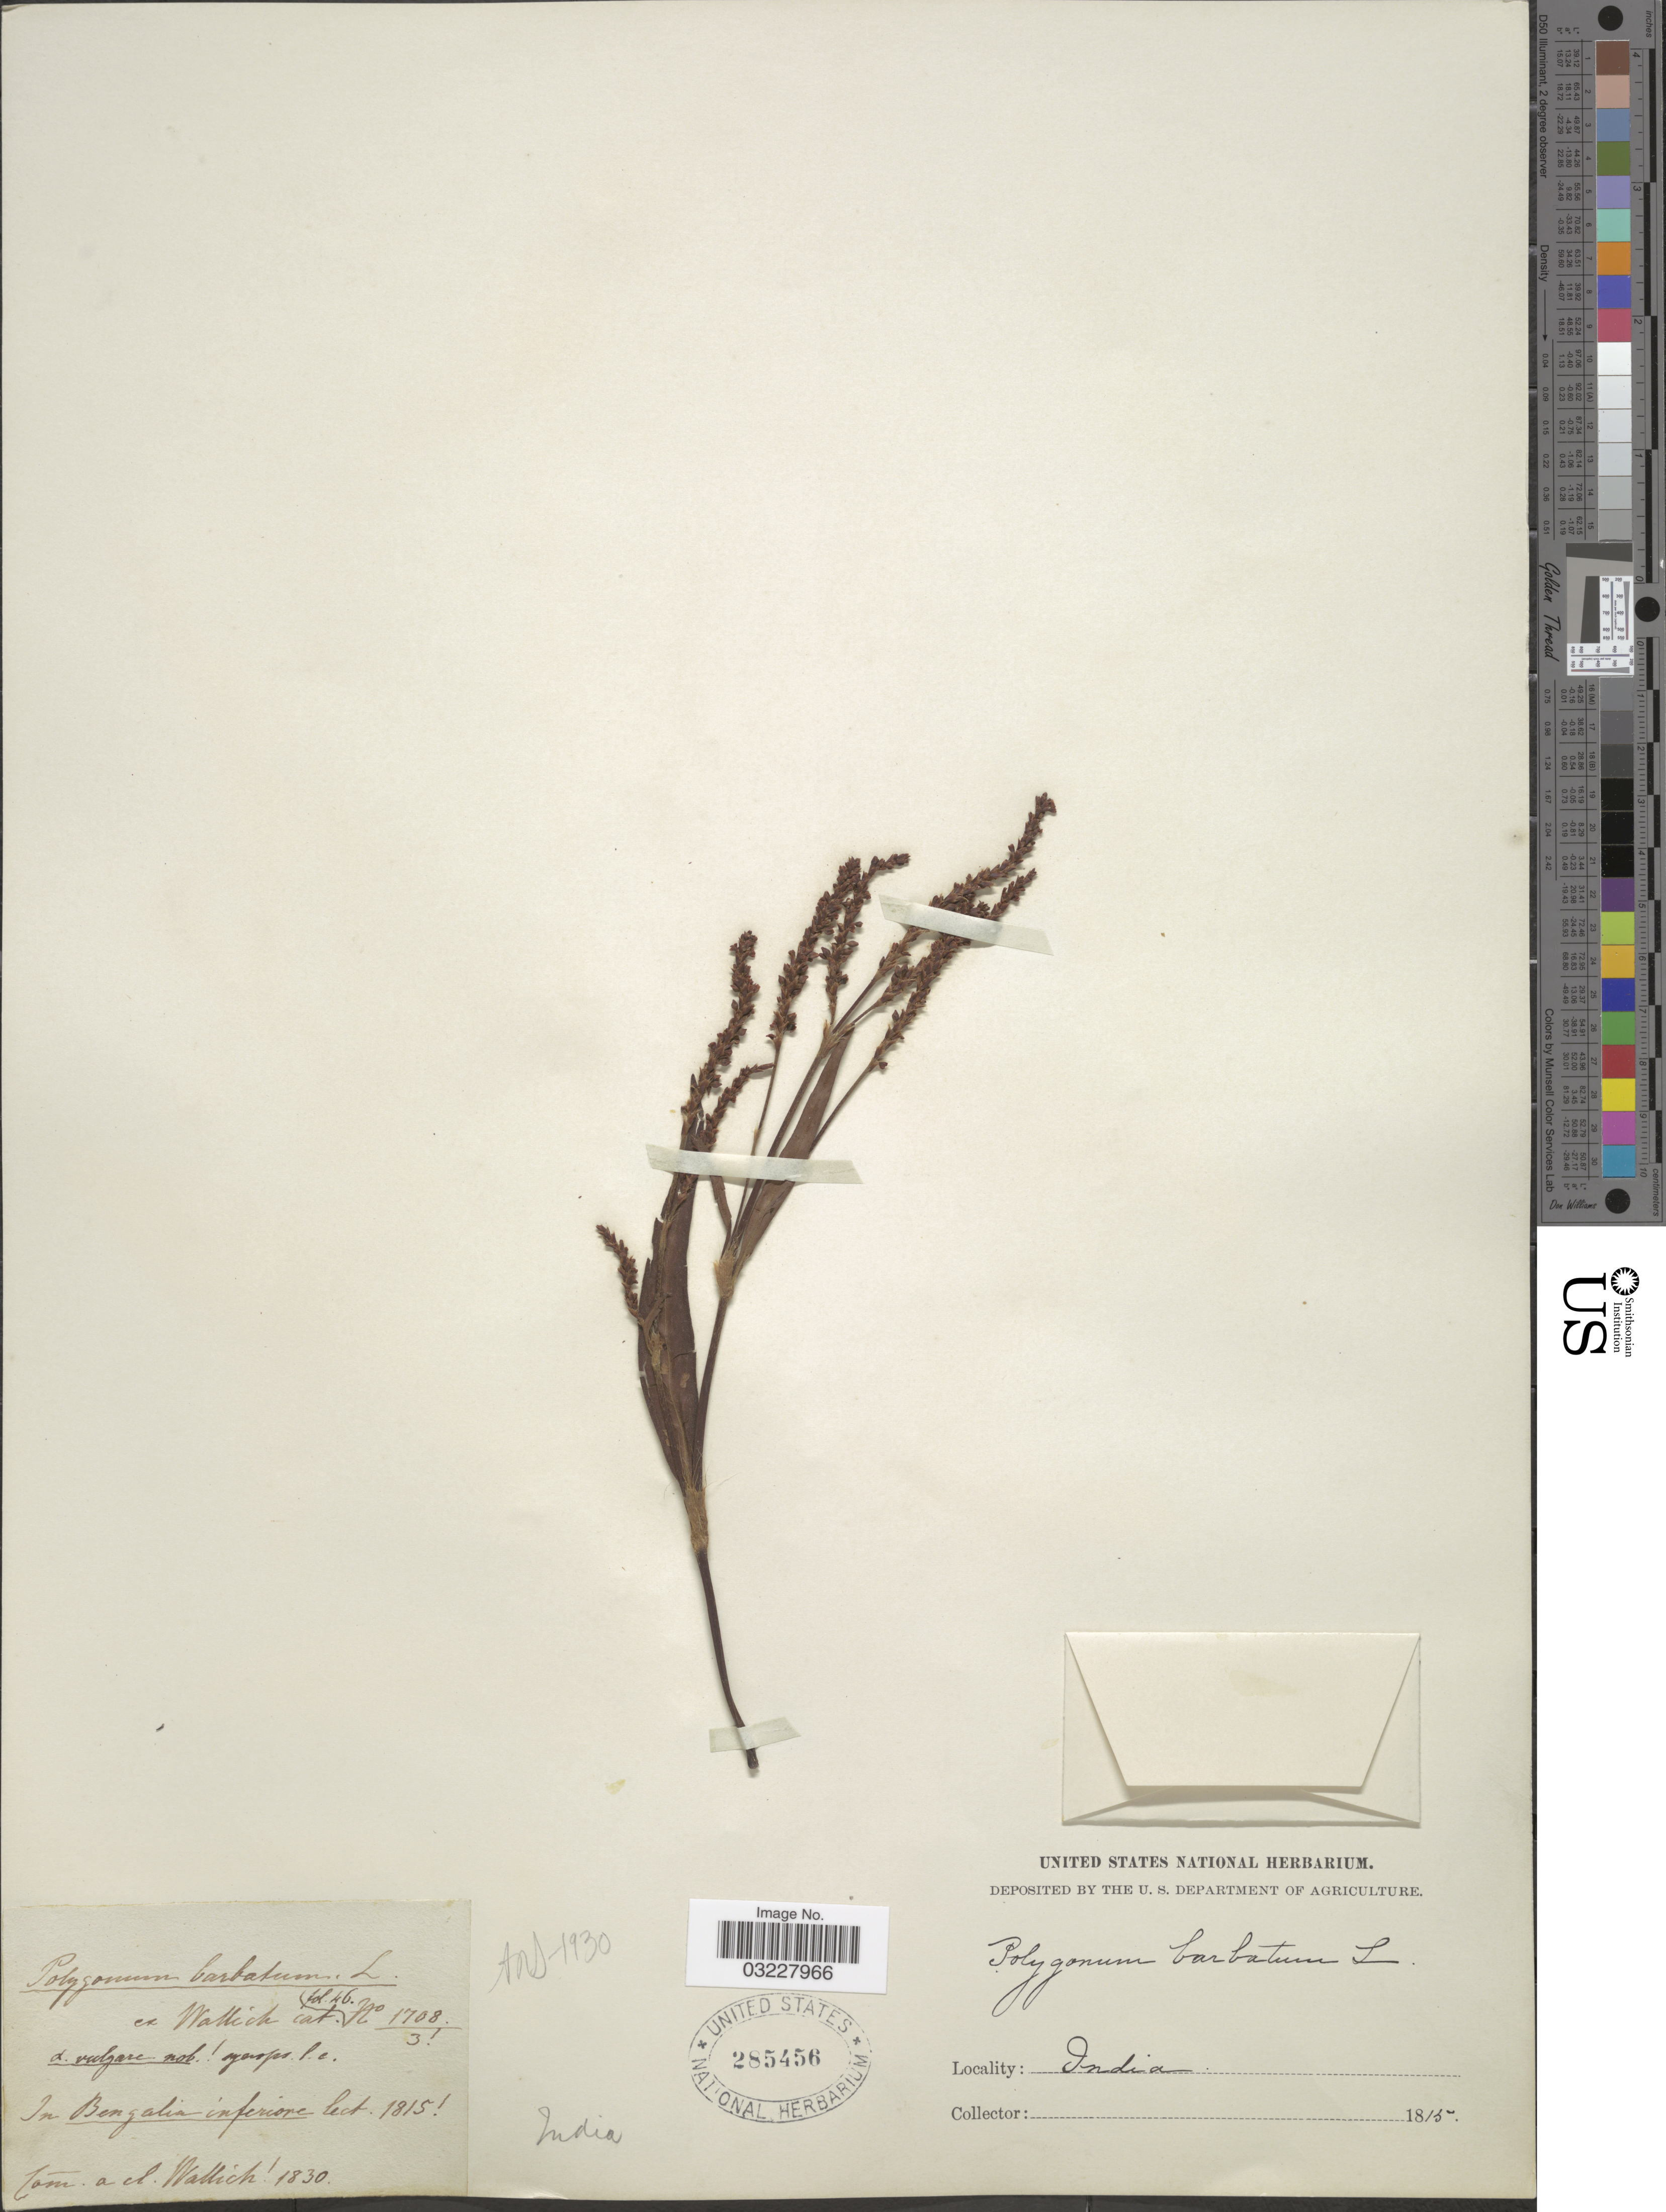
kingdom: Plantae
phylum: Tracheophyta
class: Magnoliopsida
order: Caryophyllales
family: Polygonaceae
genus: Polygonum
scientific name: Polygonum barbatum var. barbatum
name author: L.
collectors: ex herb. United States National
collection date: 1815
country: India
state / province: West Bengal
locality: In Bengalia inferiore.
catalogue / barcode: US 285456